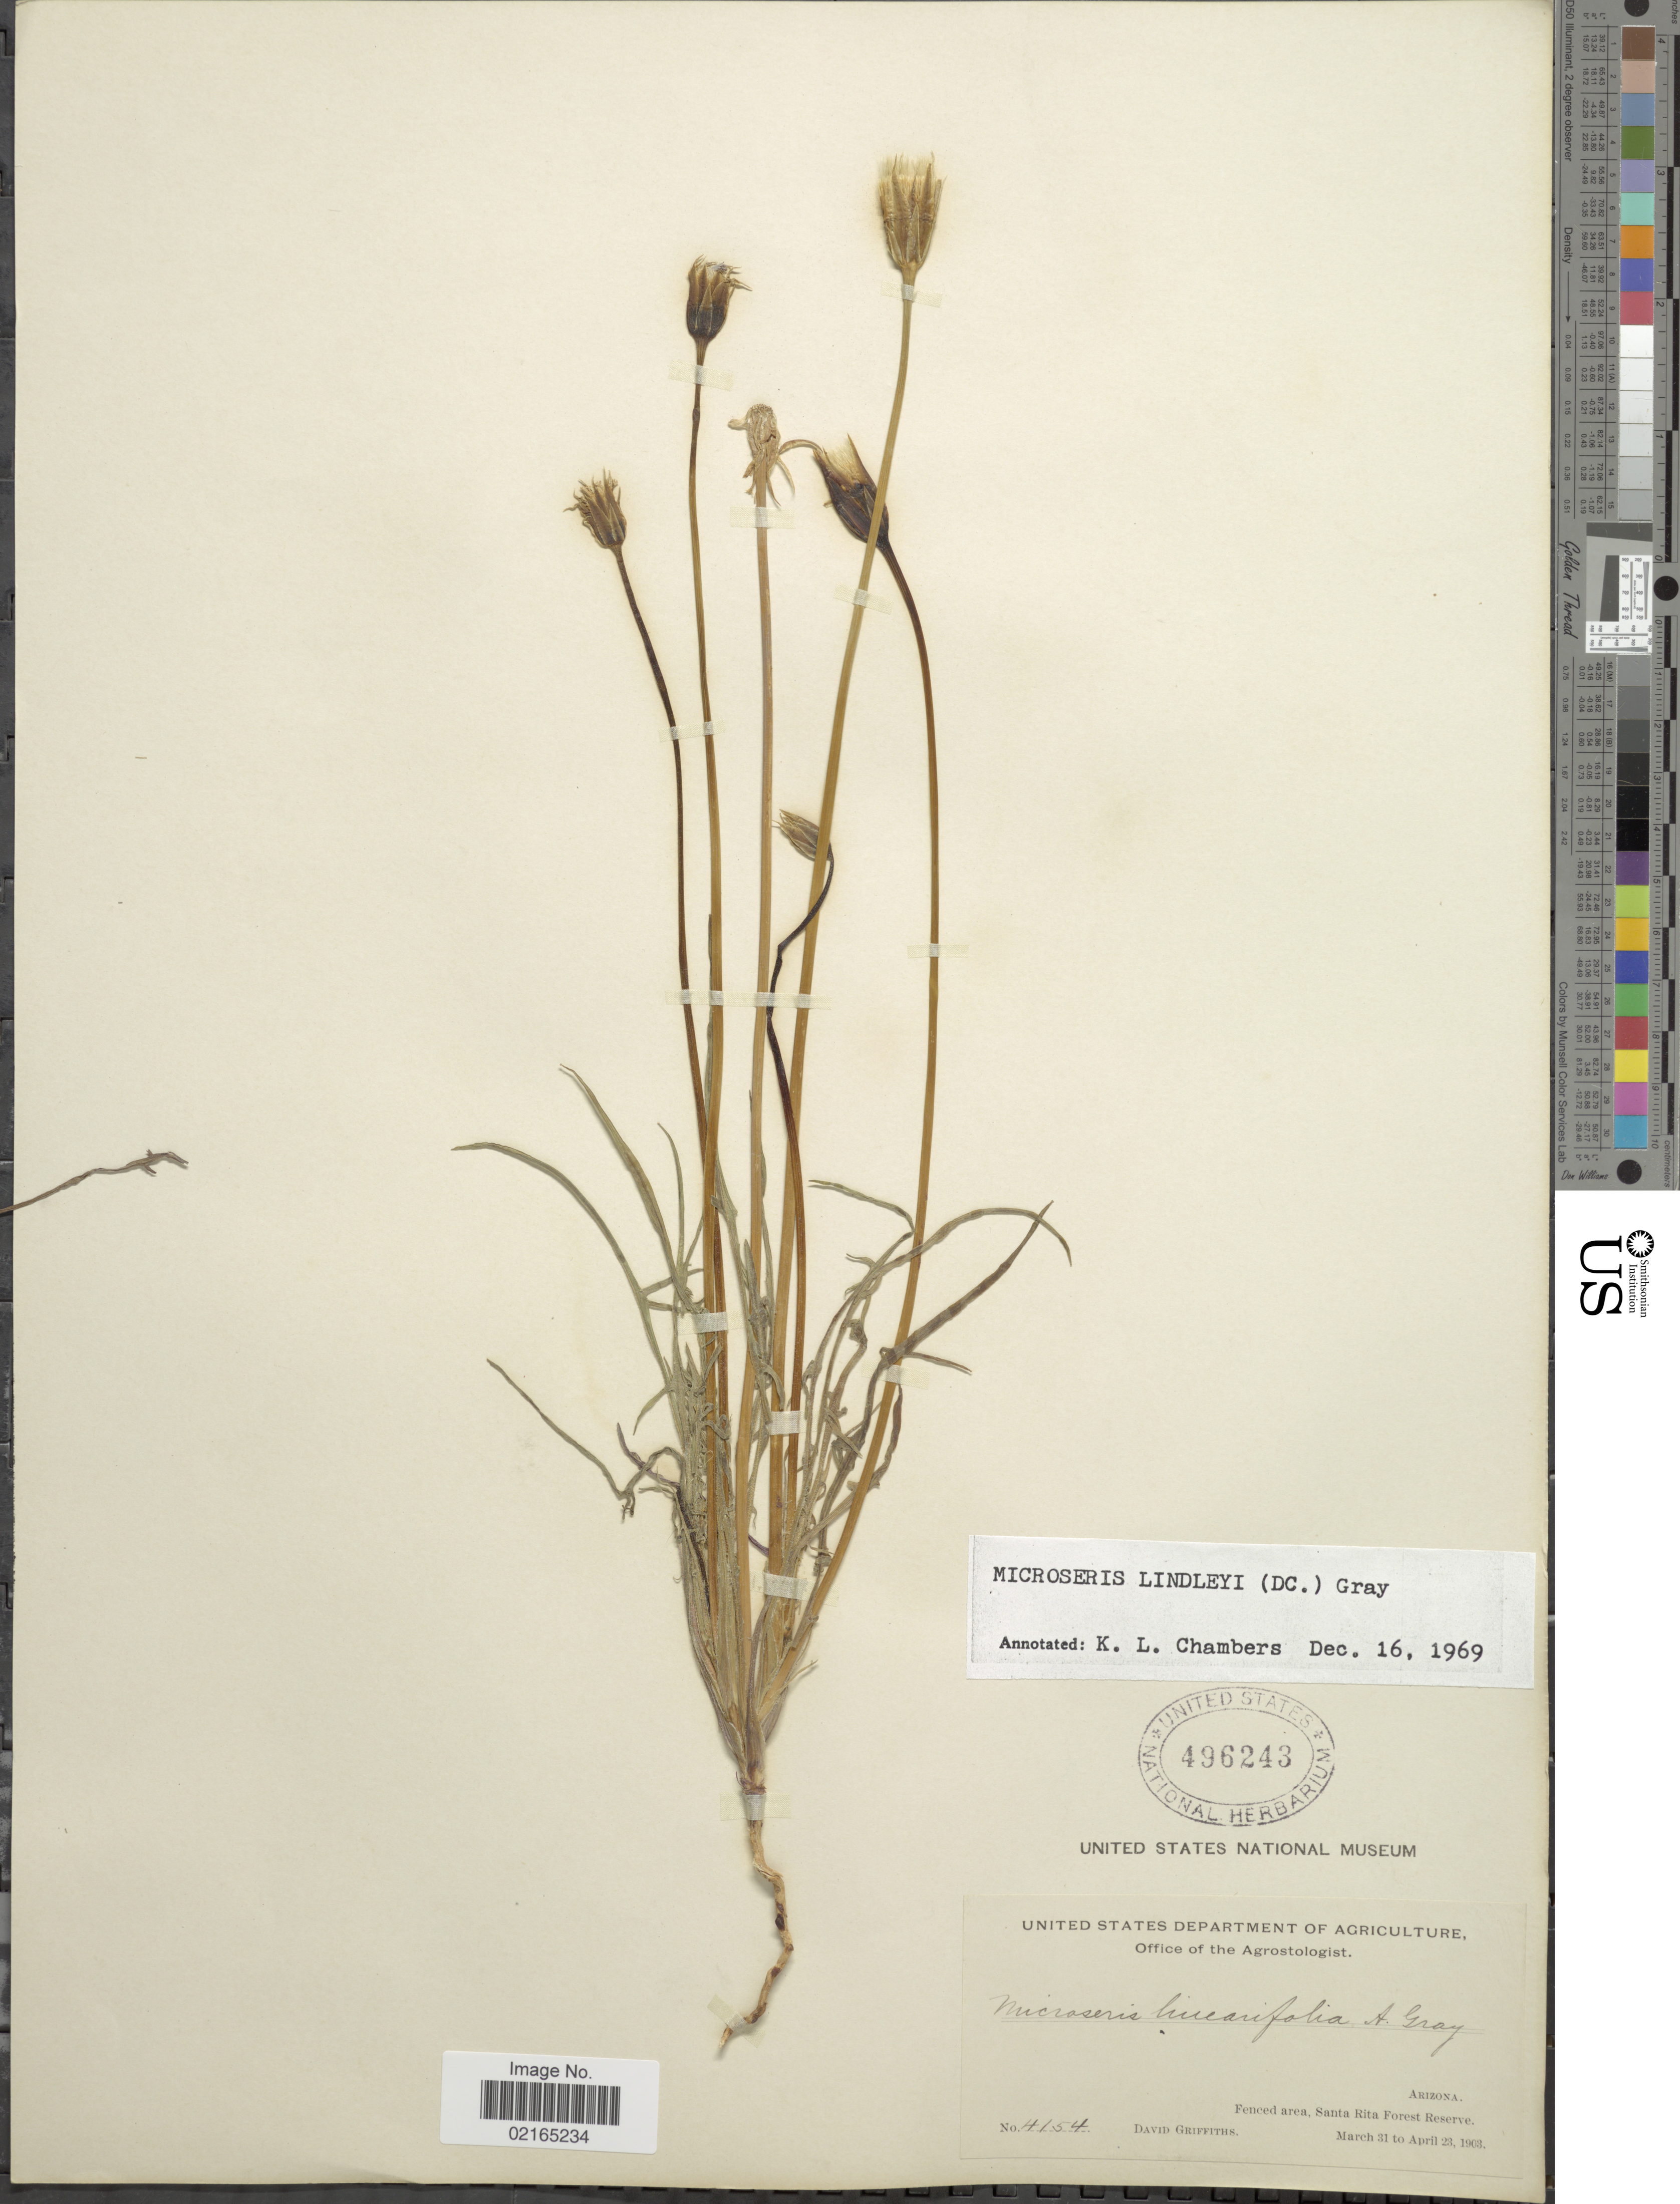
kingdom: Plantae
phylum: Tracheophyta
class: Magnoliopsida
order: Asterales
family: Asteraceae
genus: Uropappus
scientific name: Uropappus lindleyi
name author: (DC.) Nutt.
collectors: D. Griffiths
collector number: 4154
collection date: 1903-03-31/1903-04-23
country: United States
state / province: Arizona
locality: Fenced area, Santa Rita Forest Reserve.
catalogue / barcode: US 496243